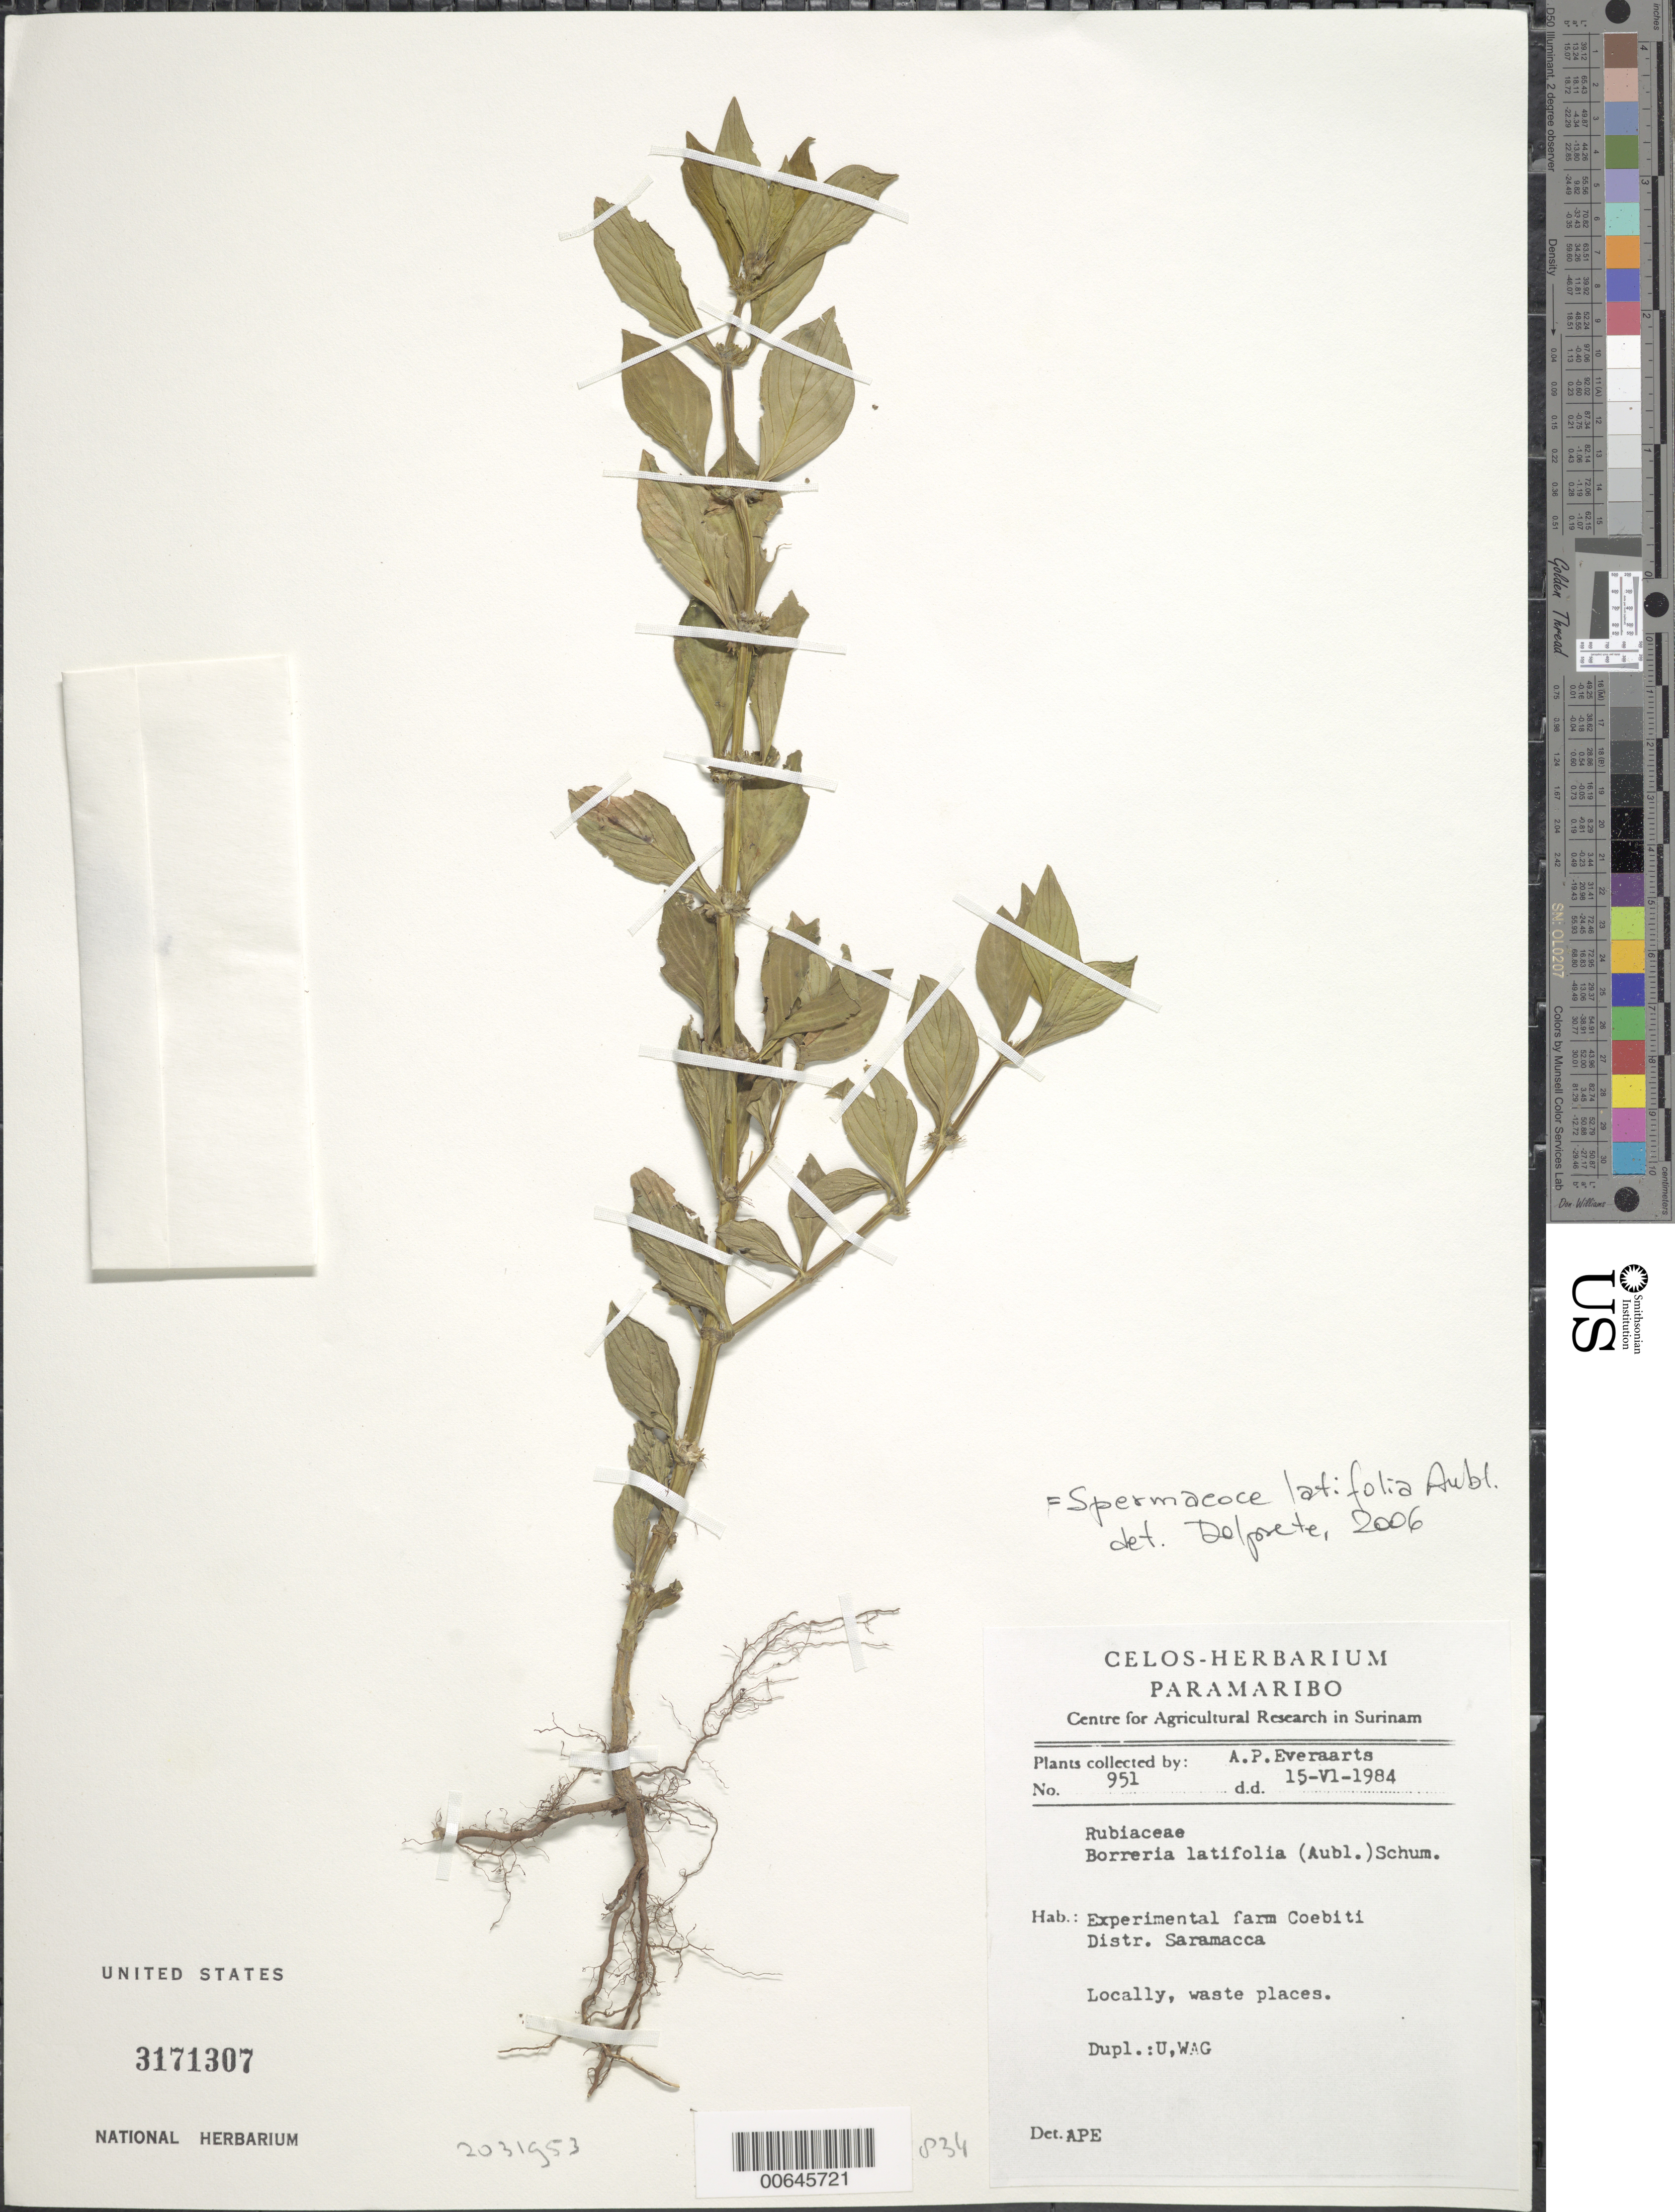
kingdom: Plantae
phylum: Tracheophyta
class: Magnoliopsida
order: Gentianales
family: Rubiaceae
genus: Spermacoce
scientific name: Spermacoce latifolia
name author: Aubl.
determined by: Delprete, P. G., Herb. de Guyane Cay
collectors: A. Everaarts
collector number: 951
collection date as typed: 15-Jun-84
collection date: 1984-06-15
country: Suriname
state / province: Saramacca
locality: Coebiti Experimental Farm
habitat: Waste places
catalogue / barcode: US 3171307